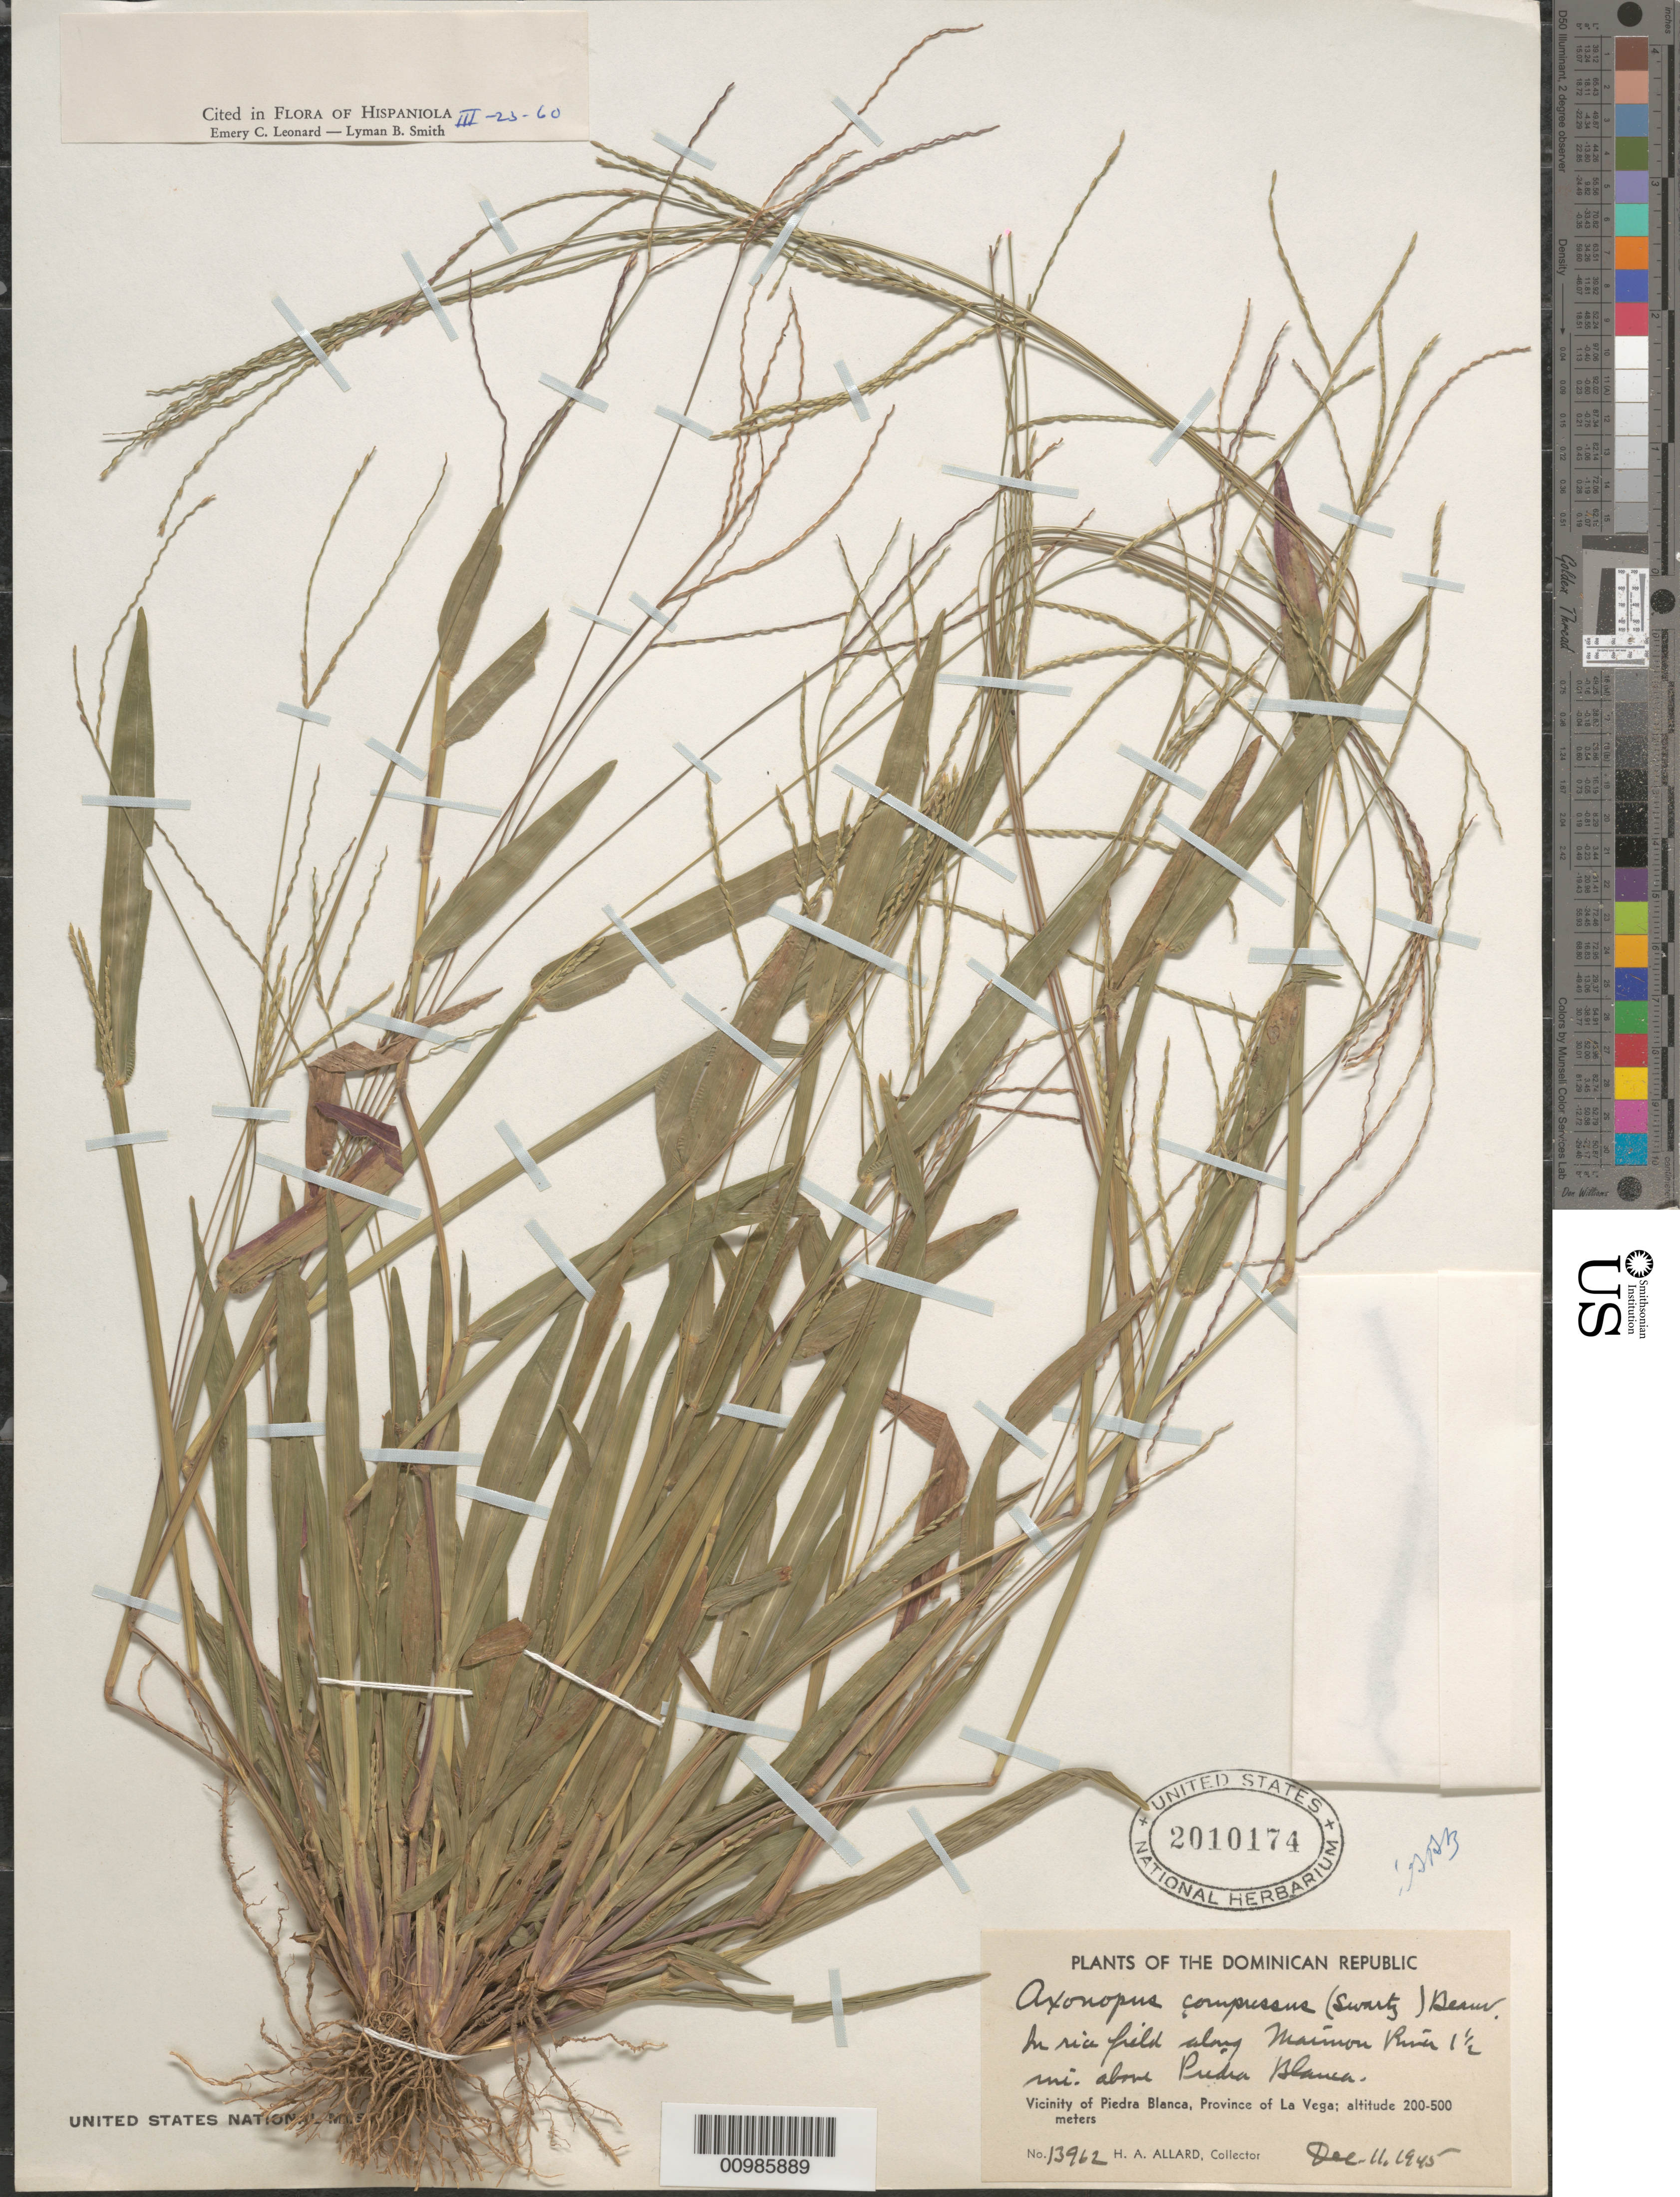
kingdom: Plantae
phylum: Tracheophyta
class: Liliopsida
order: Poales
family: Poaceae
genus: Axonopus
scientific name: Axonopus compressus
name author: (Sw.) P. Beauv.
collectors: H. A. Allard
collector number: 13962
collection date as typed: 11 Dec 1945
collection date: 1945-12-11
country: Dominican Republic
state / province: La Vega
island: Hispaniola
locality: Piedra Blanca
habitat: in rice field along river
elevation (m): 200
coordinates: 0 N, 0 E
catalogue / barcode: US 2010174